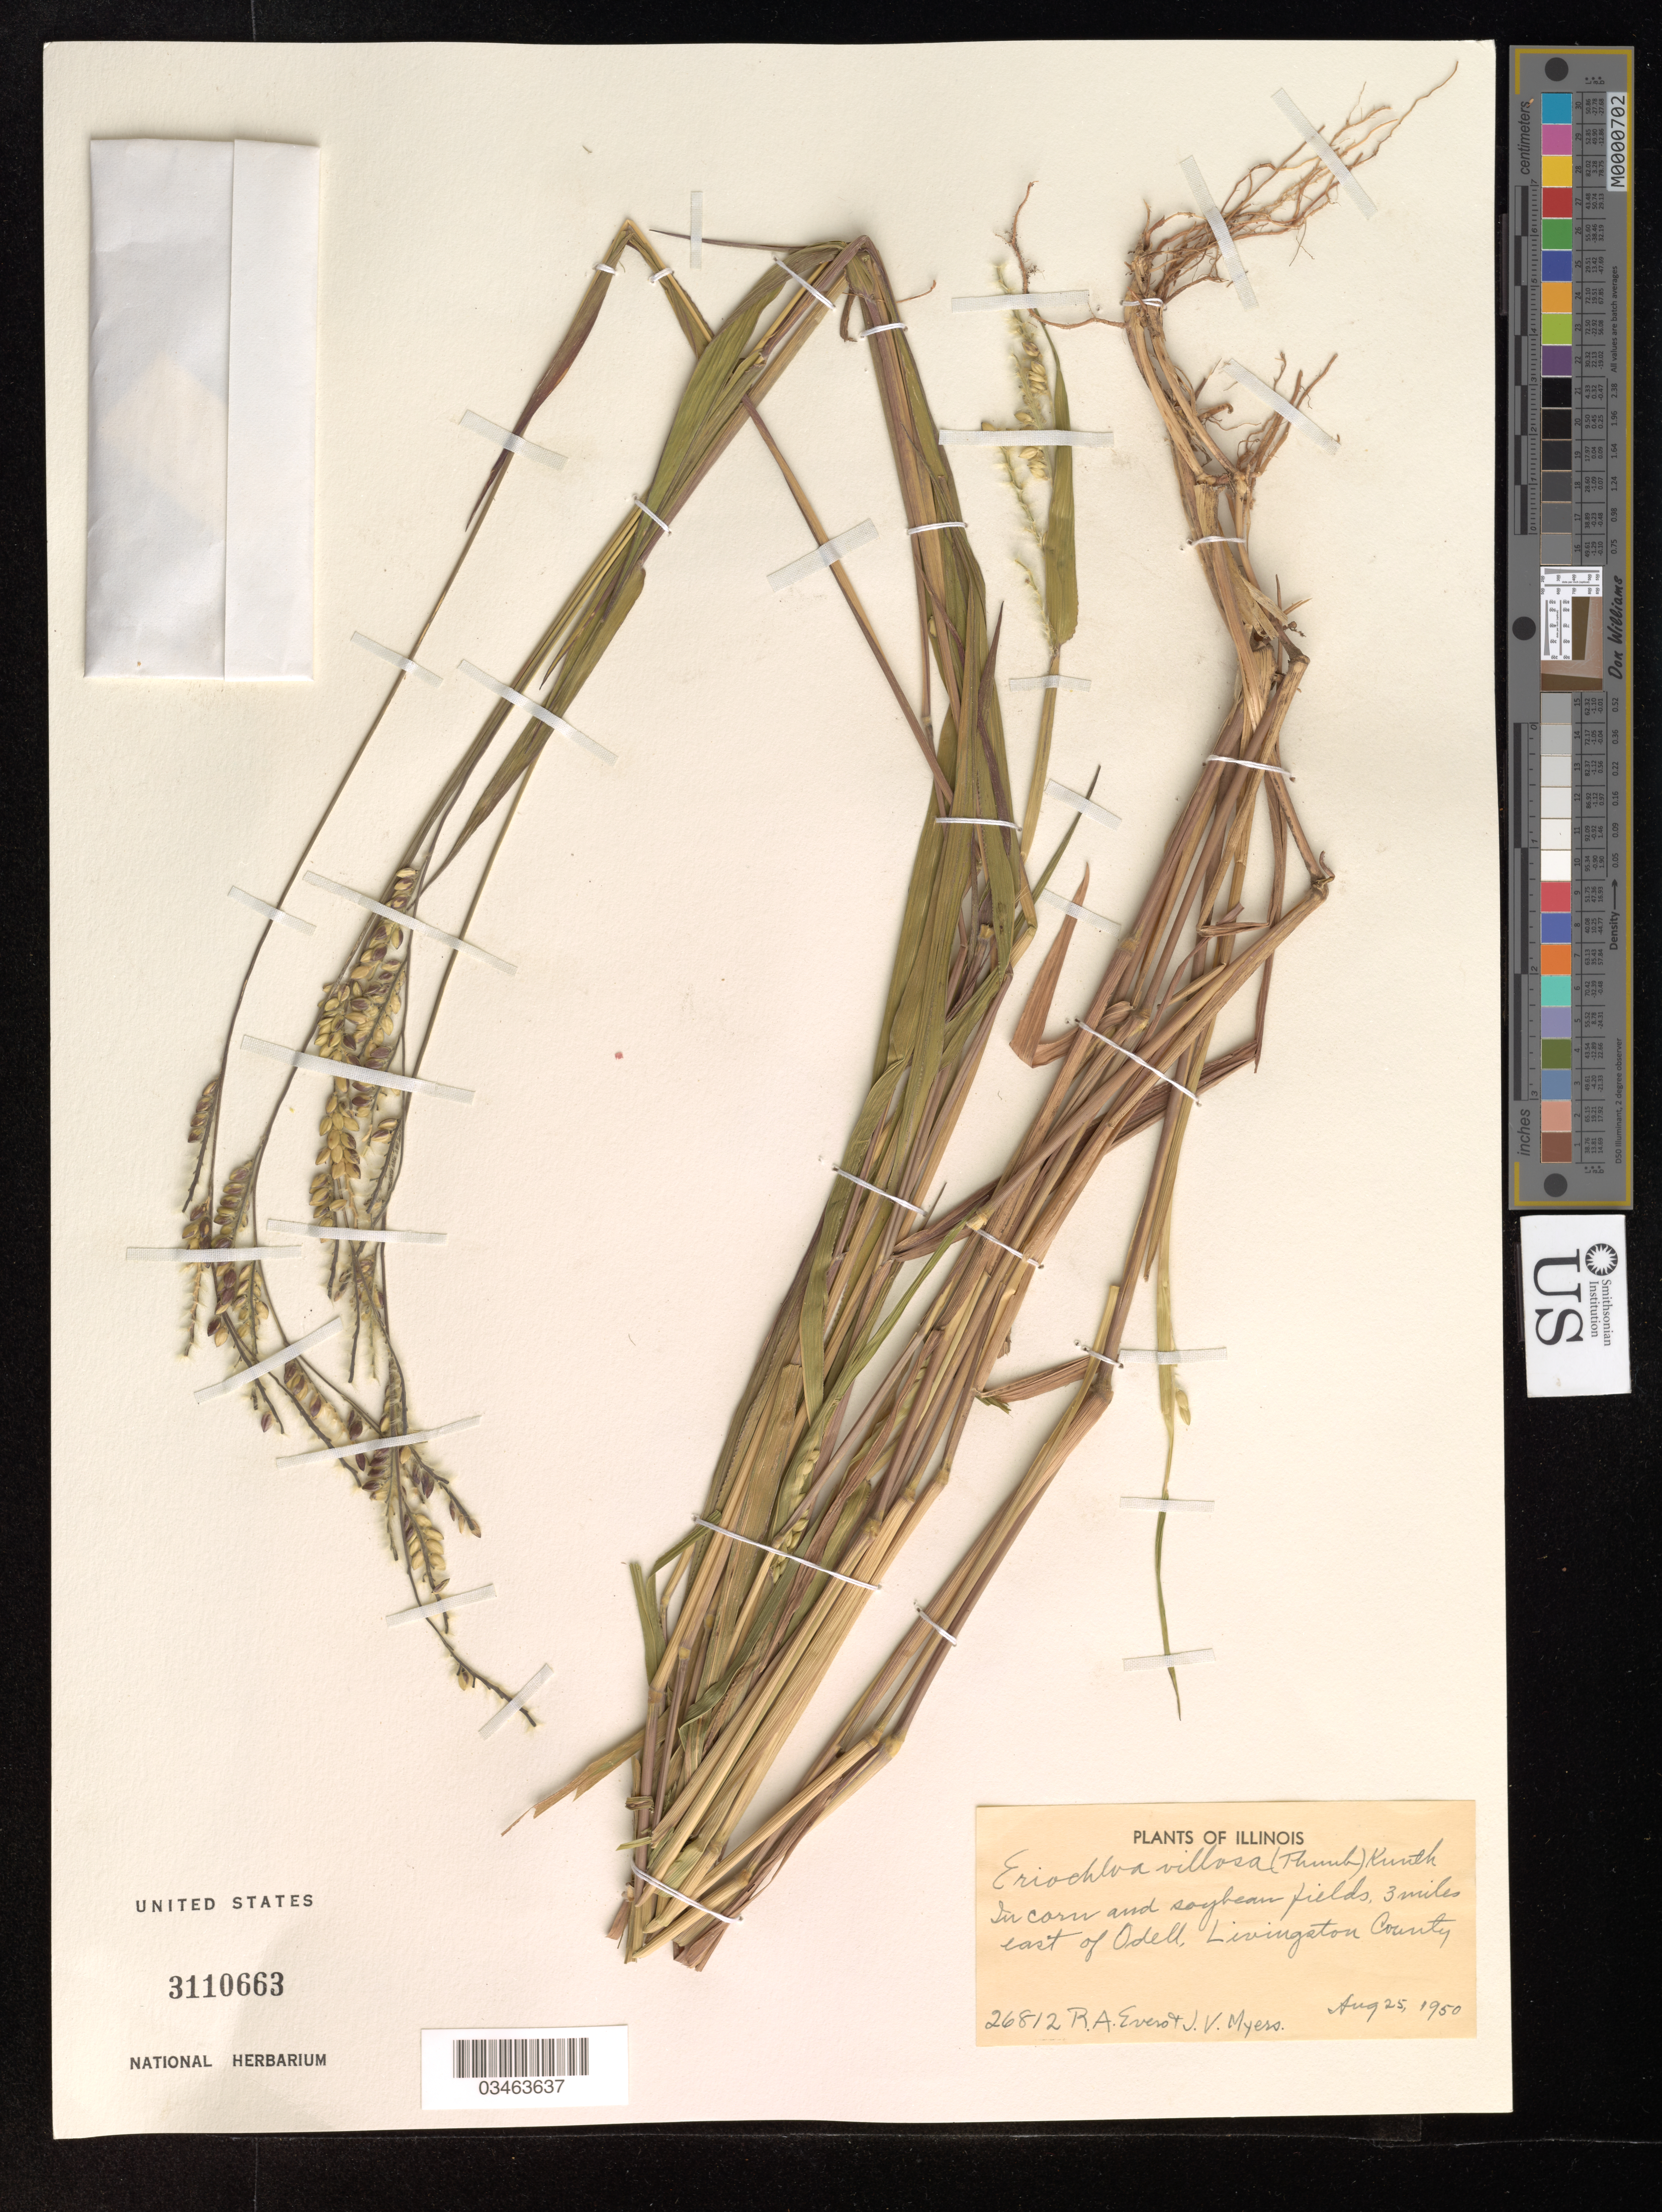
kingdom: Plantae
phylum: Tracheophyta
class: Liliopsida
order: Poales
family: Poaceae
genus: Eriochloa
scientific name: Eriochloa villosa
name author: (Thunb.) Kunth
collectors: R. Evers & J. Myers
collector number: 26812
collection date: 1950-08-25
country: United States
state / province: Illinois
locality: In corn and soybean fields, 3 miles east of Odell, Livingston County.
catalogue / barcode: US 3110663